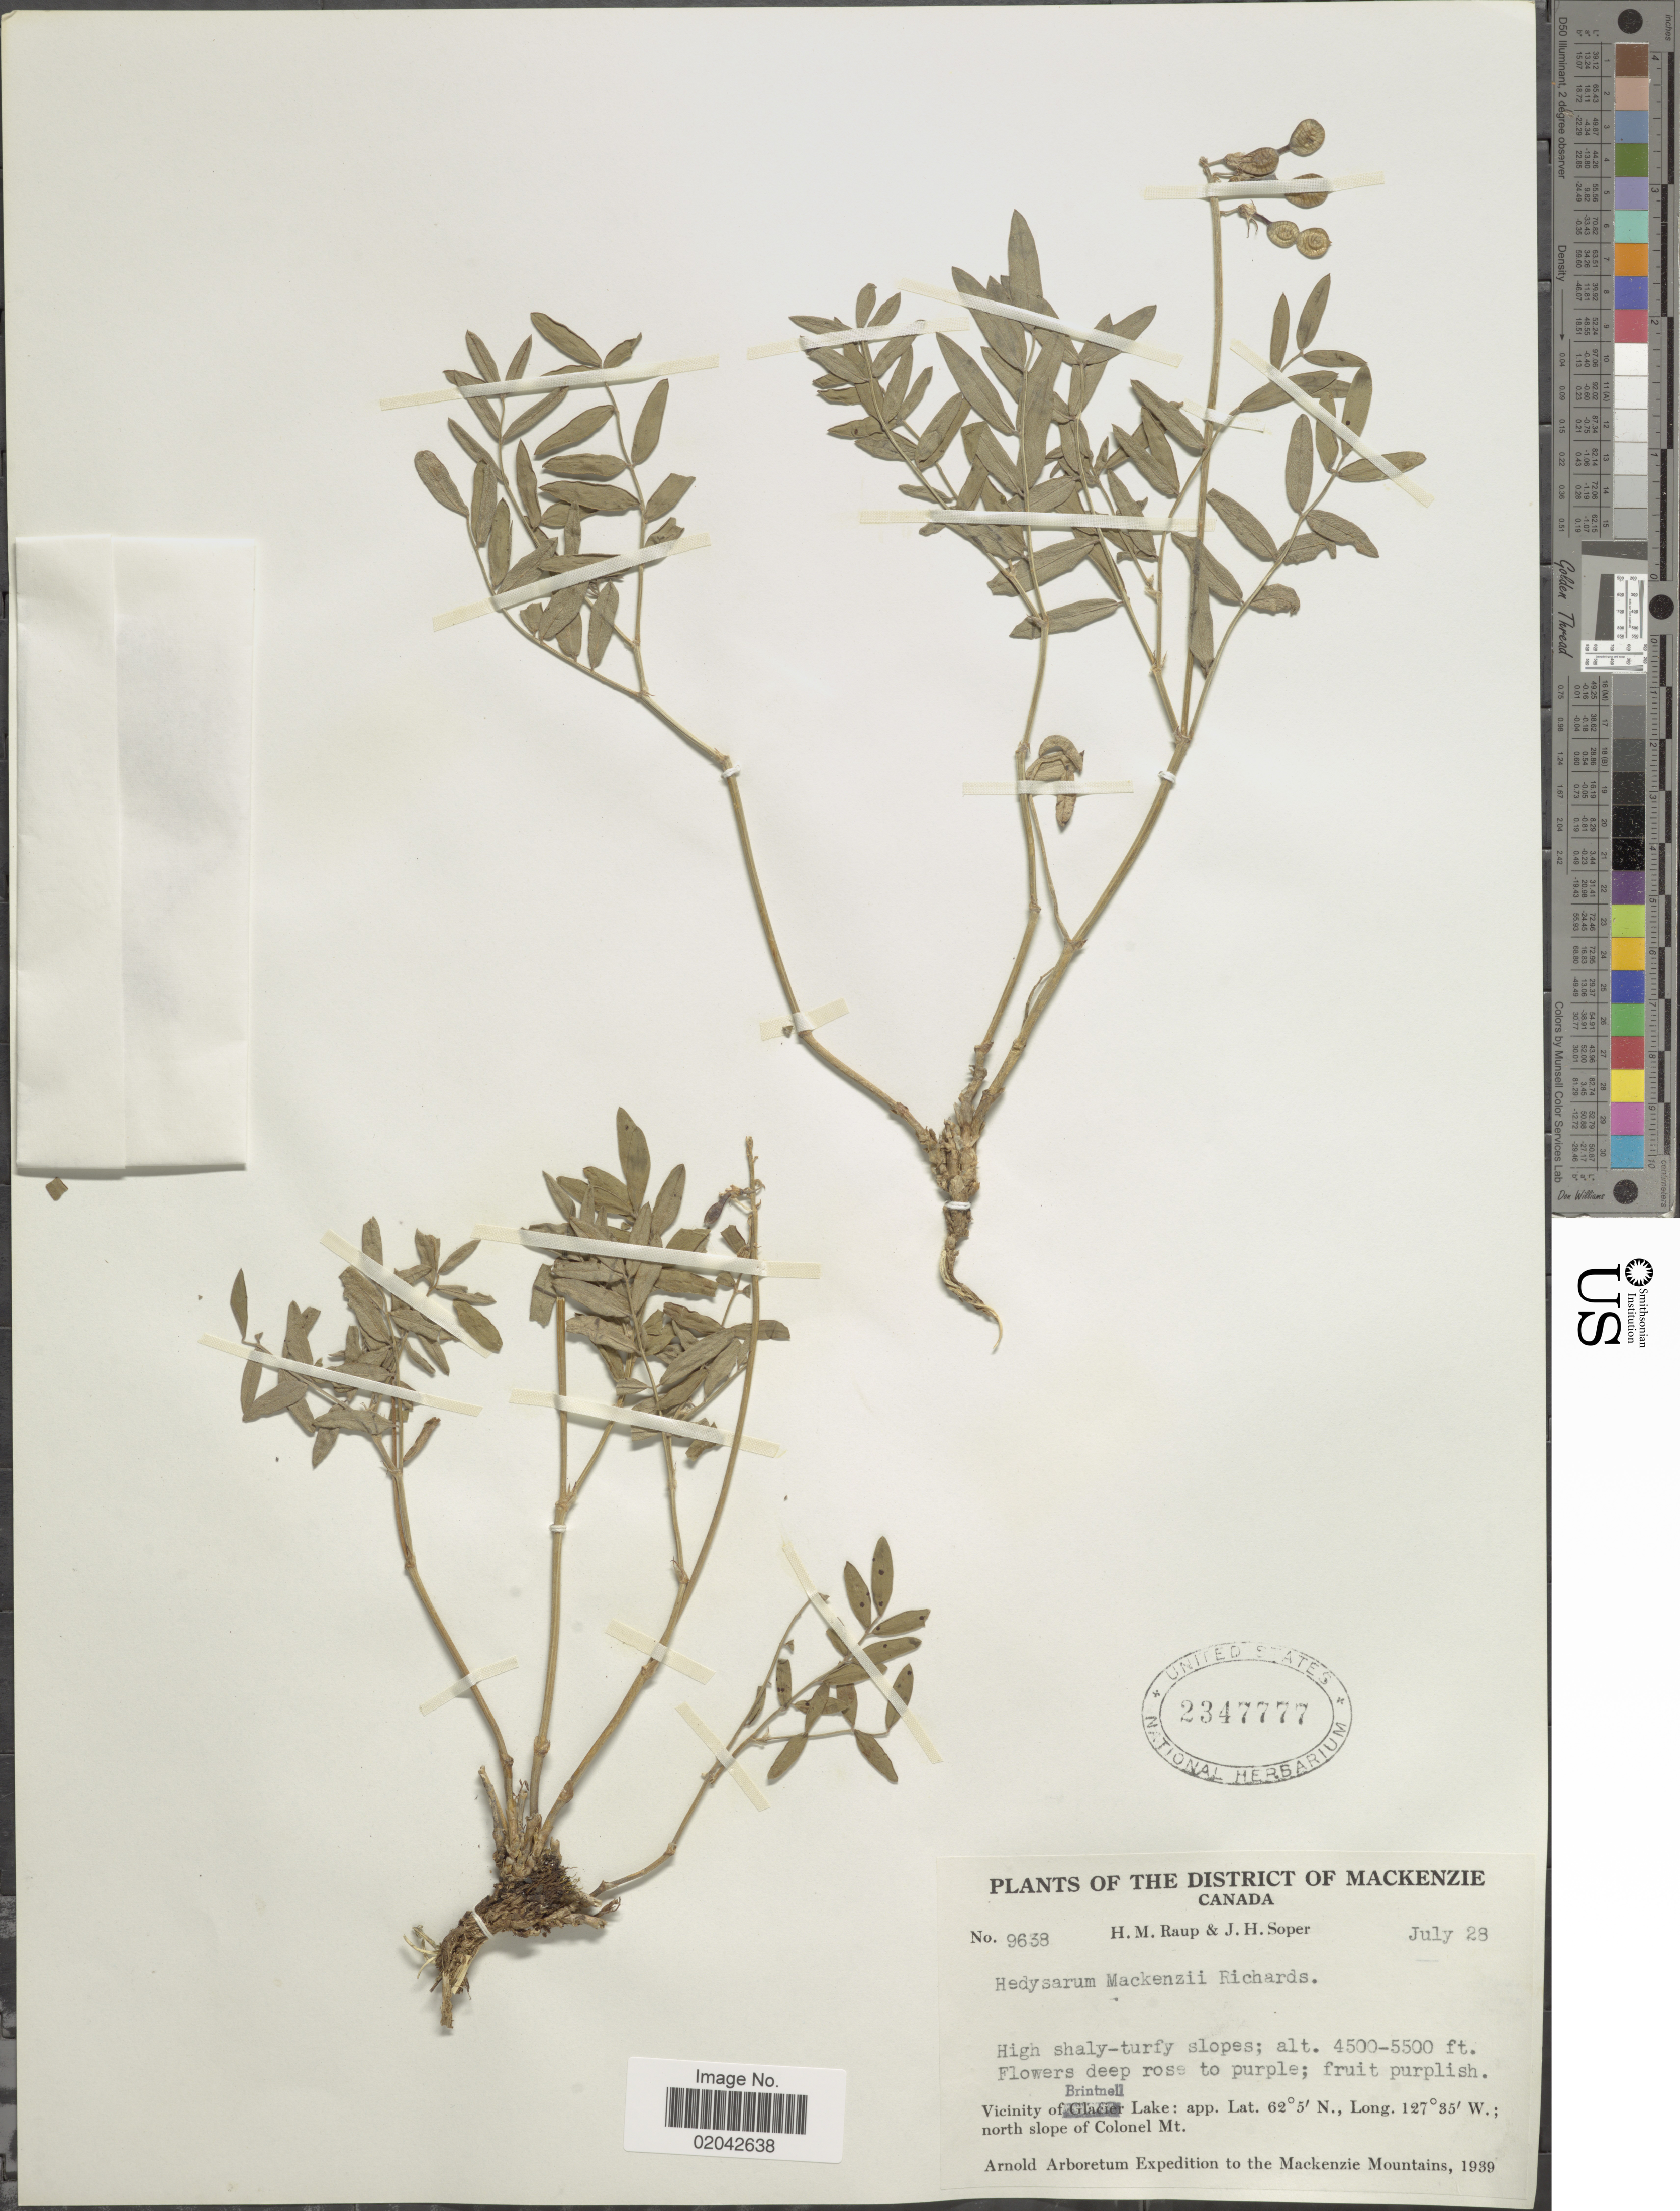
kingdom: Plantae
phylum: Tracheophyta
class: Magnoliopsida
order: Fabales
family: Fabaceae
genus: Hedysarum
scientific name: Hedysarum mackenziei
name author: Richardson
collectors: H. Raup & J. H. Soper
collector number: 9638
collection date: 1939-07-28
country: Canada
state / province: British Columbia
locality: District of Mackenzie, high shaly-turfy slopes, Vicinity of Brintell Lake, north slope of Colonel Mt.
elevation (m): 1372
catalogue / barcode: US 2347777